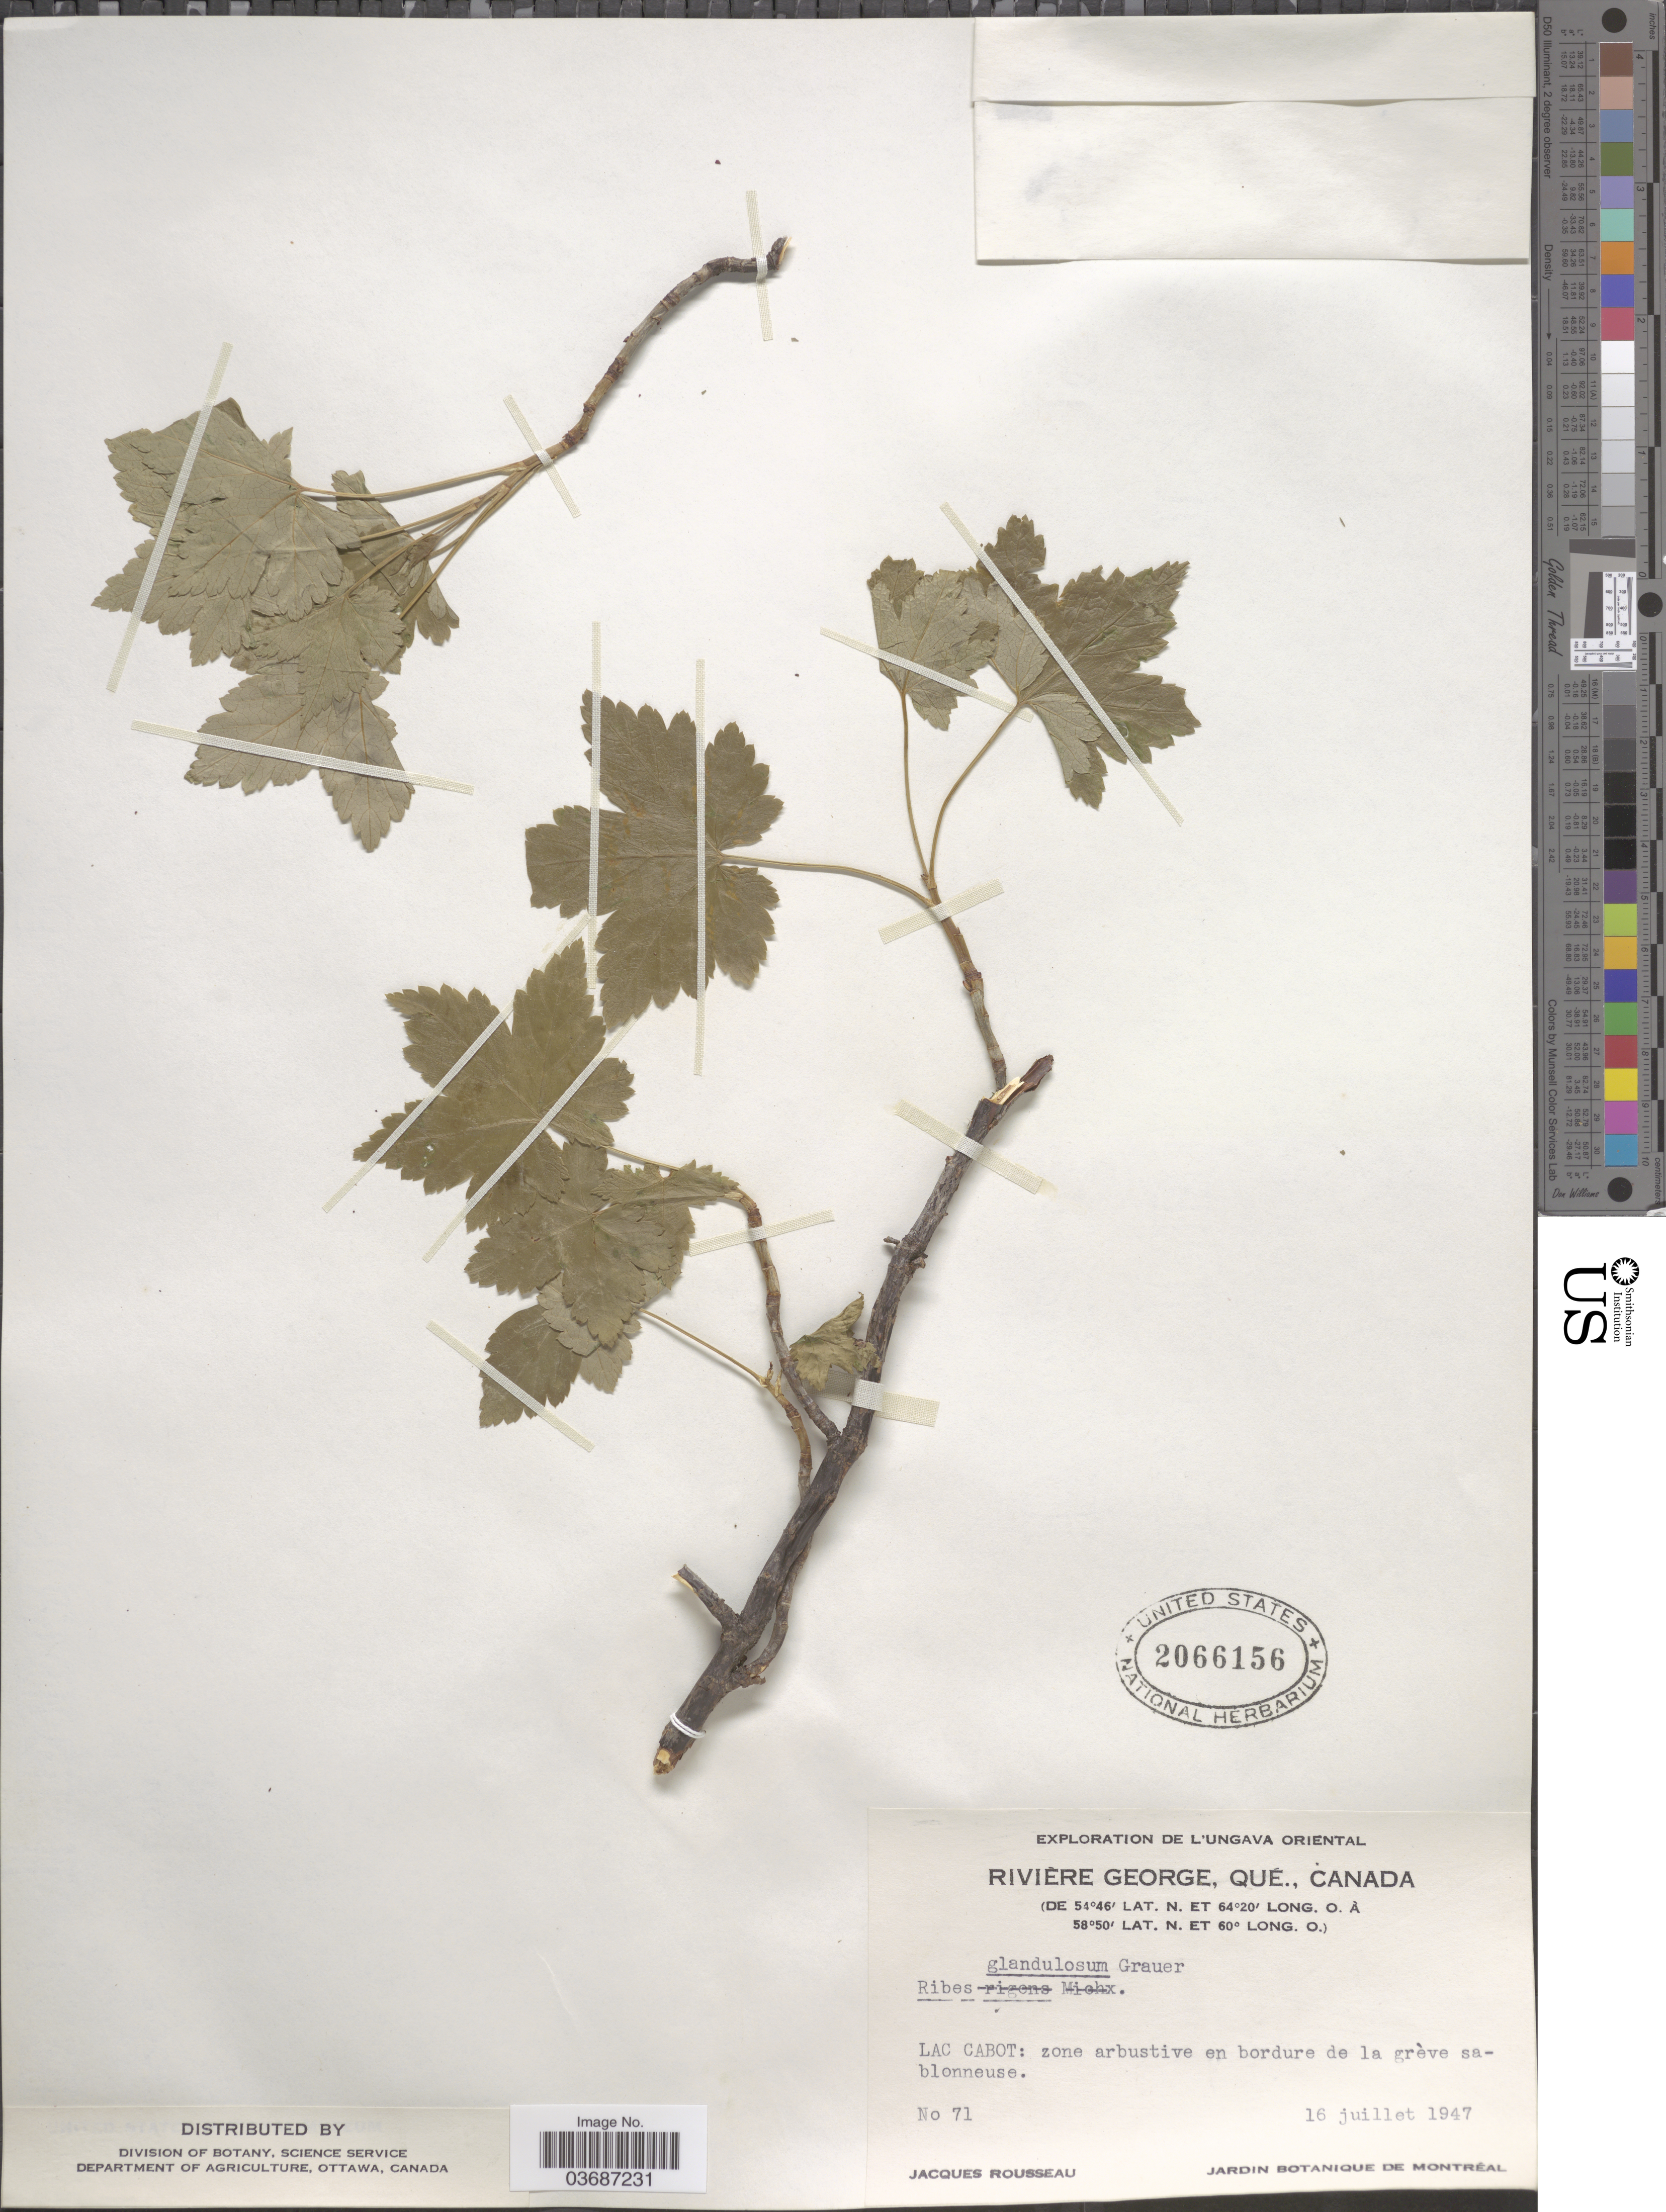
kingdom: Plantae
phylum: Tracheophyta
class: Magnoliopsida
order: Saxifragales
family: Grossulariaceae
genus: Ribes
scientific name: Ribes glandulosum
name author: Ruiz & Pav.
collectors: J. Rousseau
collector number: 71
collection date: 1947-07-16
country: Canada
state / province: Quebec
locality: Exploration de L'Ungava Oriental. Rivière George. Lac Cabot: zone arbustive en bordure de la grève sablonneuse.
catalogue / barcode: US 2066156